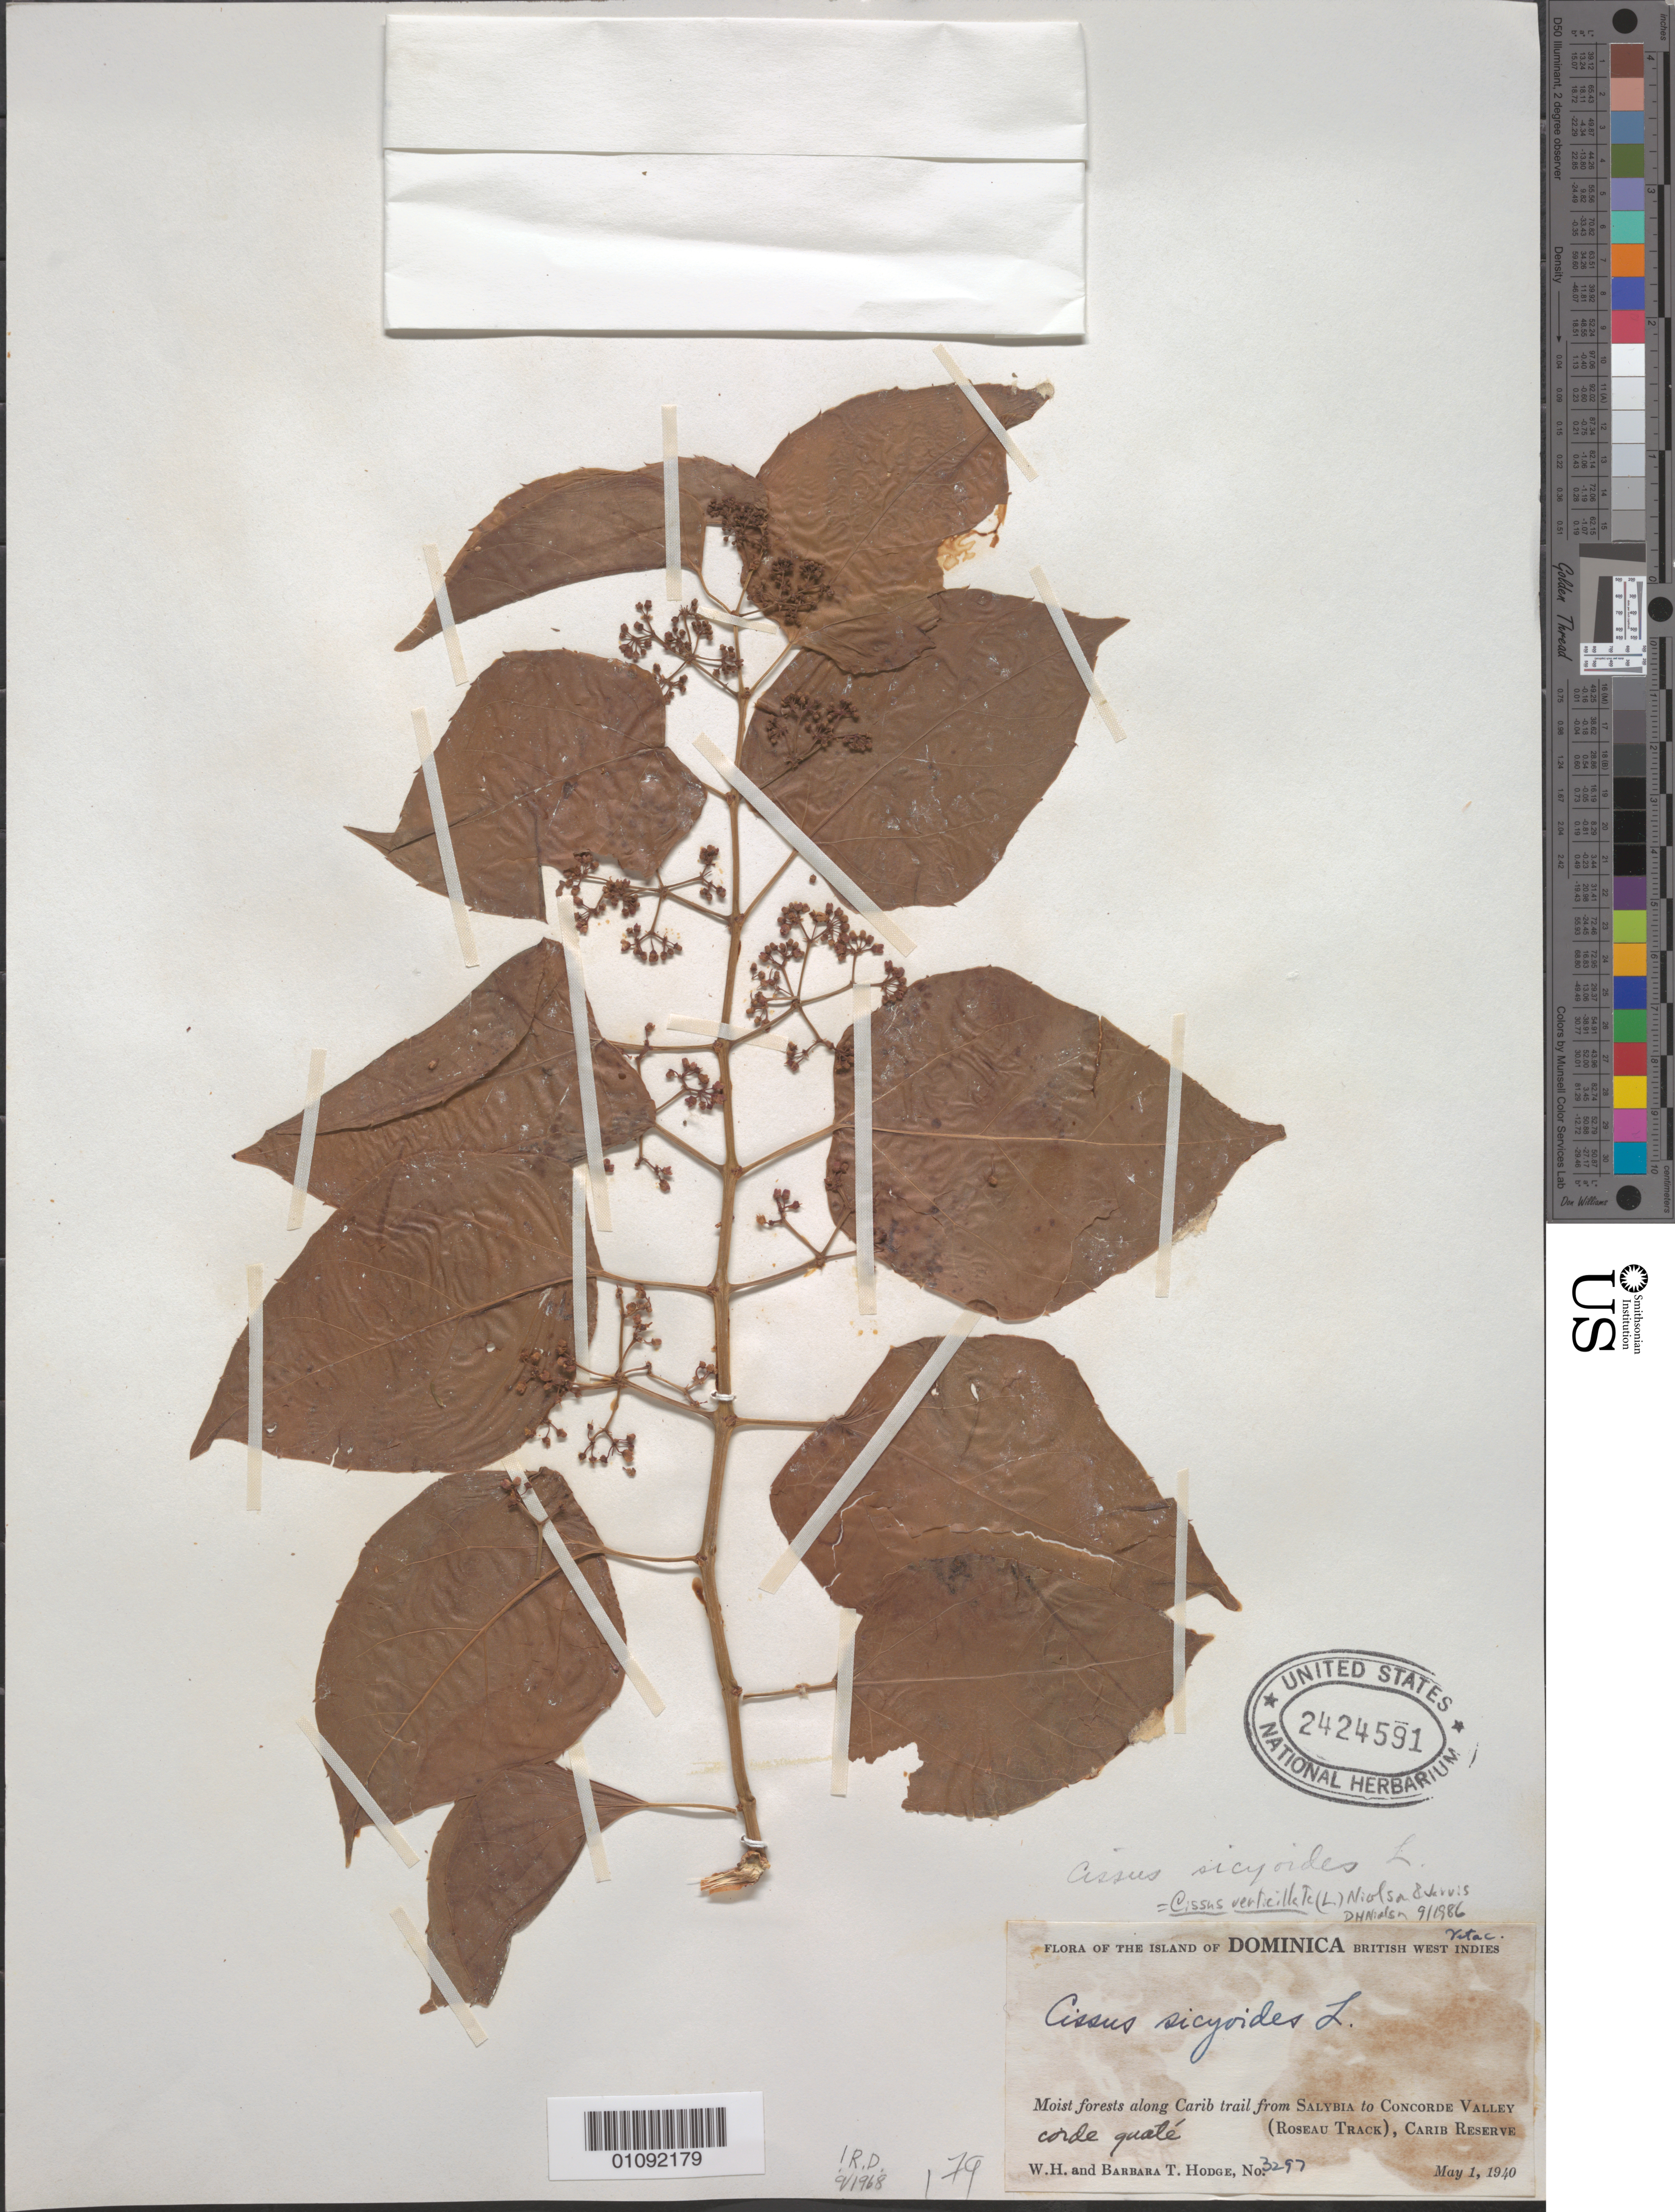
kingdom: Plantae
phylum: Tracheophyta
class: Magnoliopsida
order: Vitales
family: Vitaceae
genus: Cissus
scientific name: Cissus verticillata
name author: (L.) Nicolson & C.E. Jarvis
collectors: W. Hodge & B. Hodge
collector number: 3297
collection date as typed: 01 May 1940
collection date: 1940-05-01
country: Dominica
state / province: St. David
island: Dominica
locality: Moist forest along Carib trail from Salybia to Concorde Valley (Roseau Track), Carib Reserve.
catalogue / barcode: US 2424591